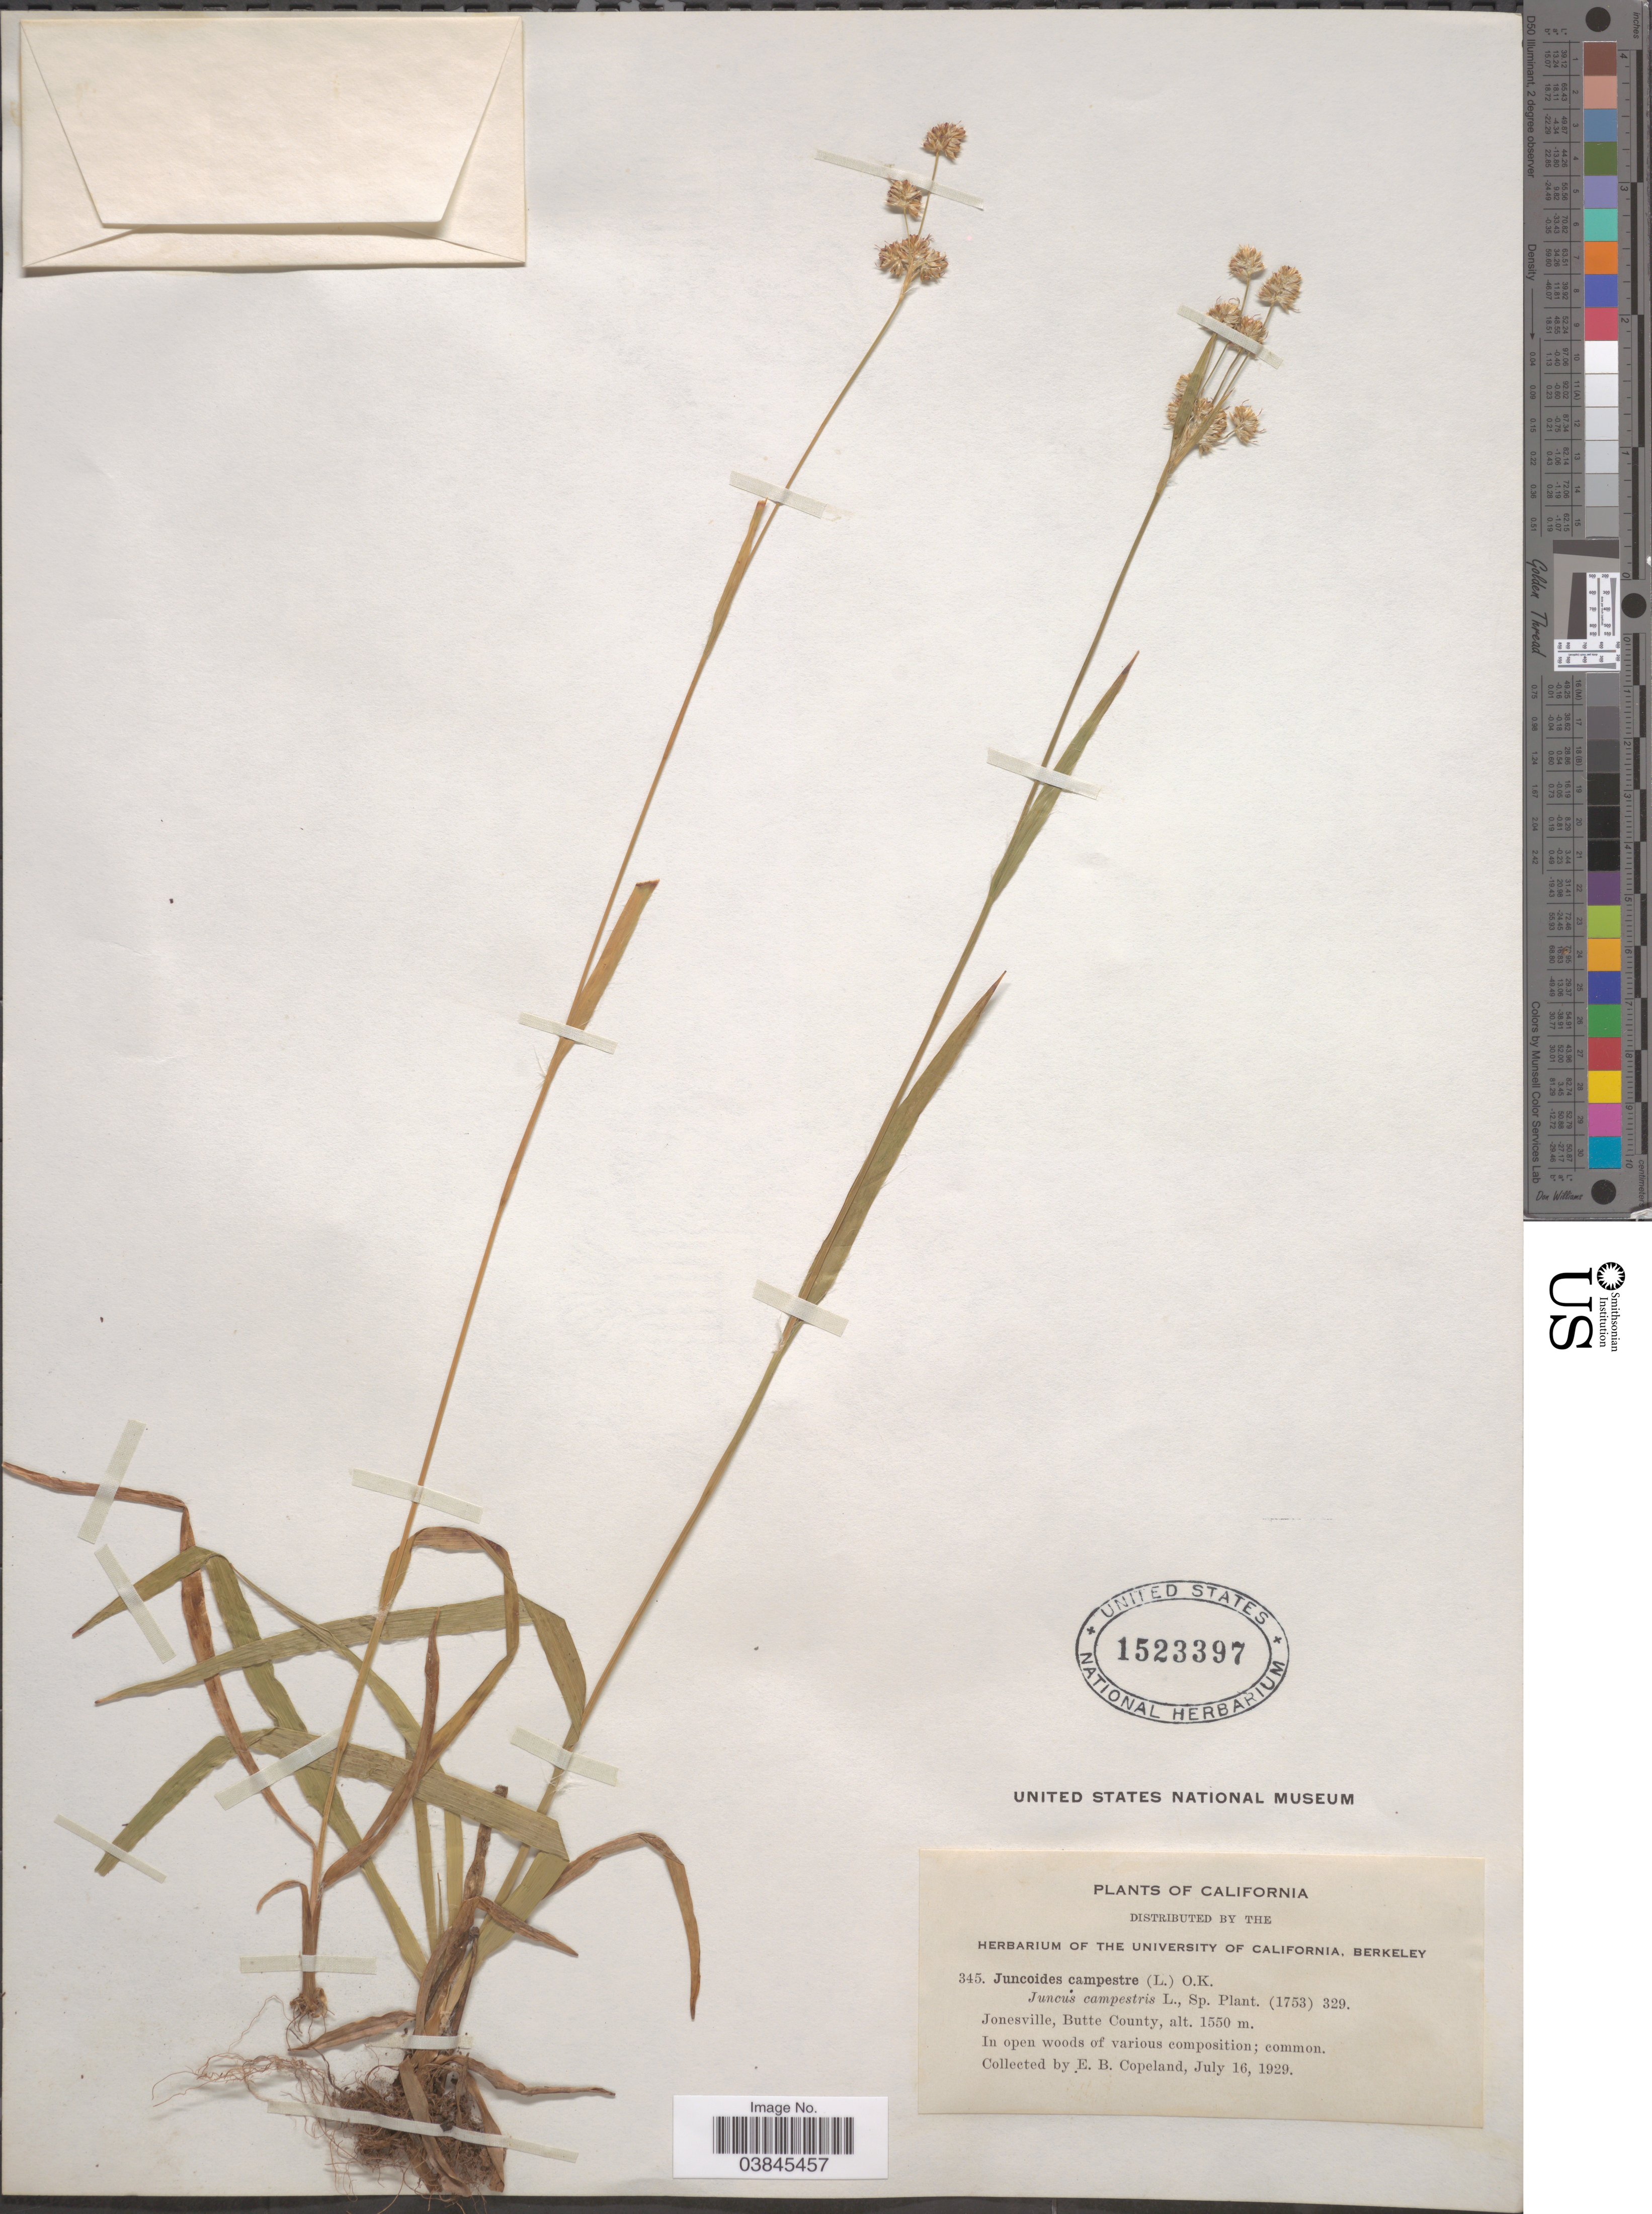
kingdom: Plantae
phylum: Tracheophyta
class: Liliopsida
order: Poales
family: Juncaceae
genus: Luzula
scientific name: Luzula campestris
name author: (L.) DC.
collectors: E. B. Copeland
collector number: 345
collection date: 1929-07-16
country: United States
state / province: California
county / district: Butte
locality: Jonesville, Butte County.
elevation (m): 1550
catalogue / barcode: US 1523397